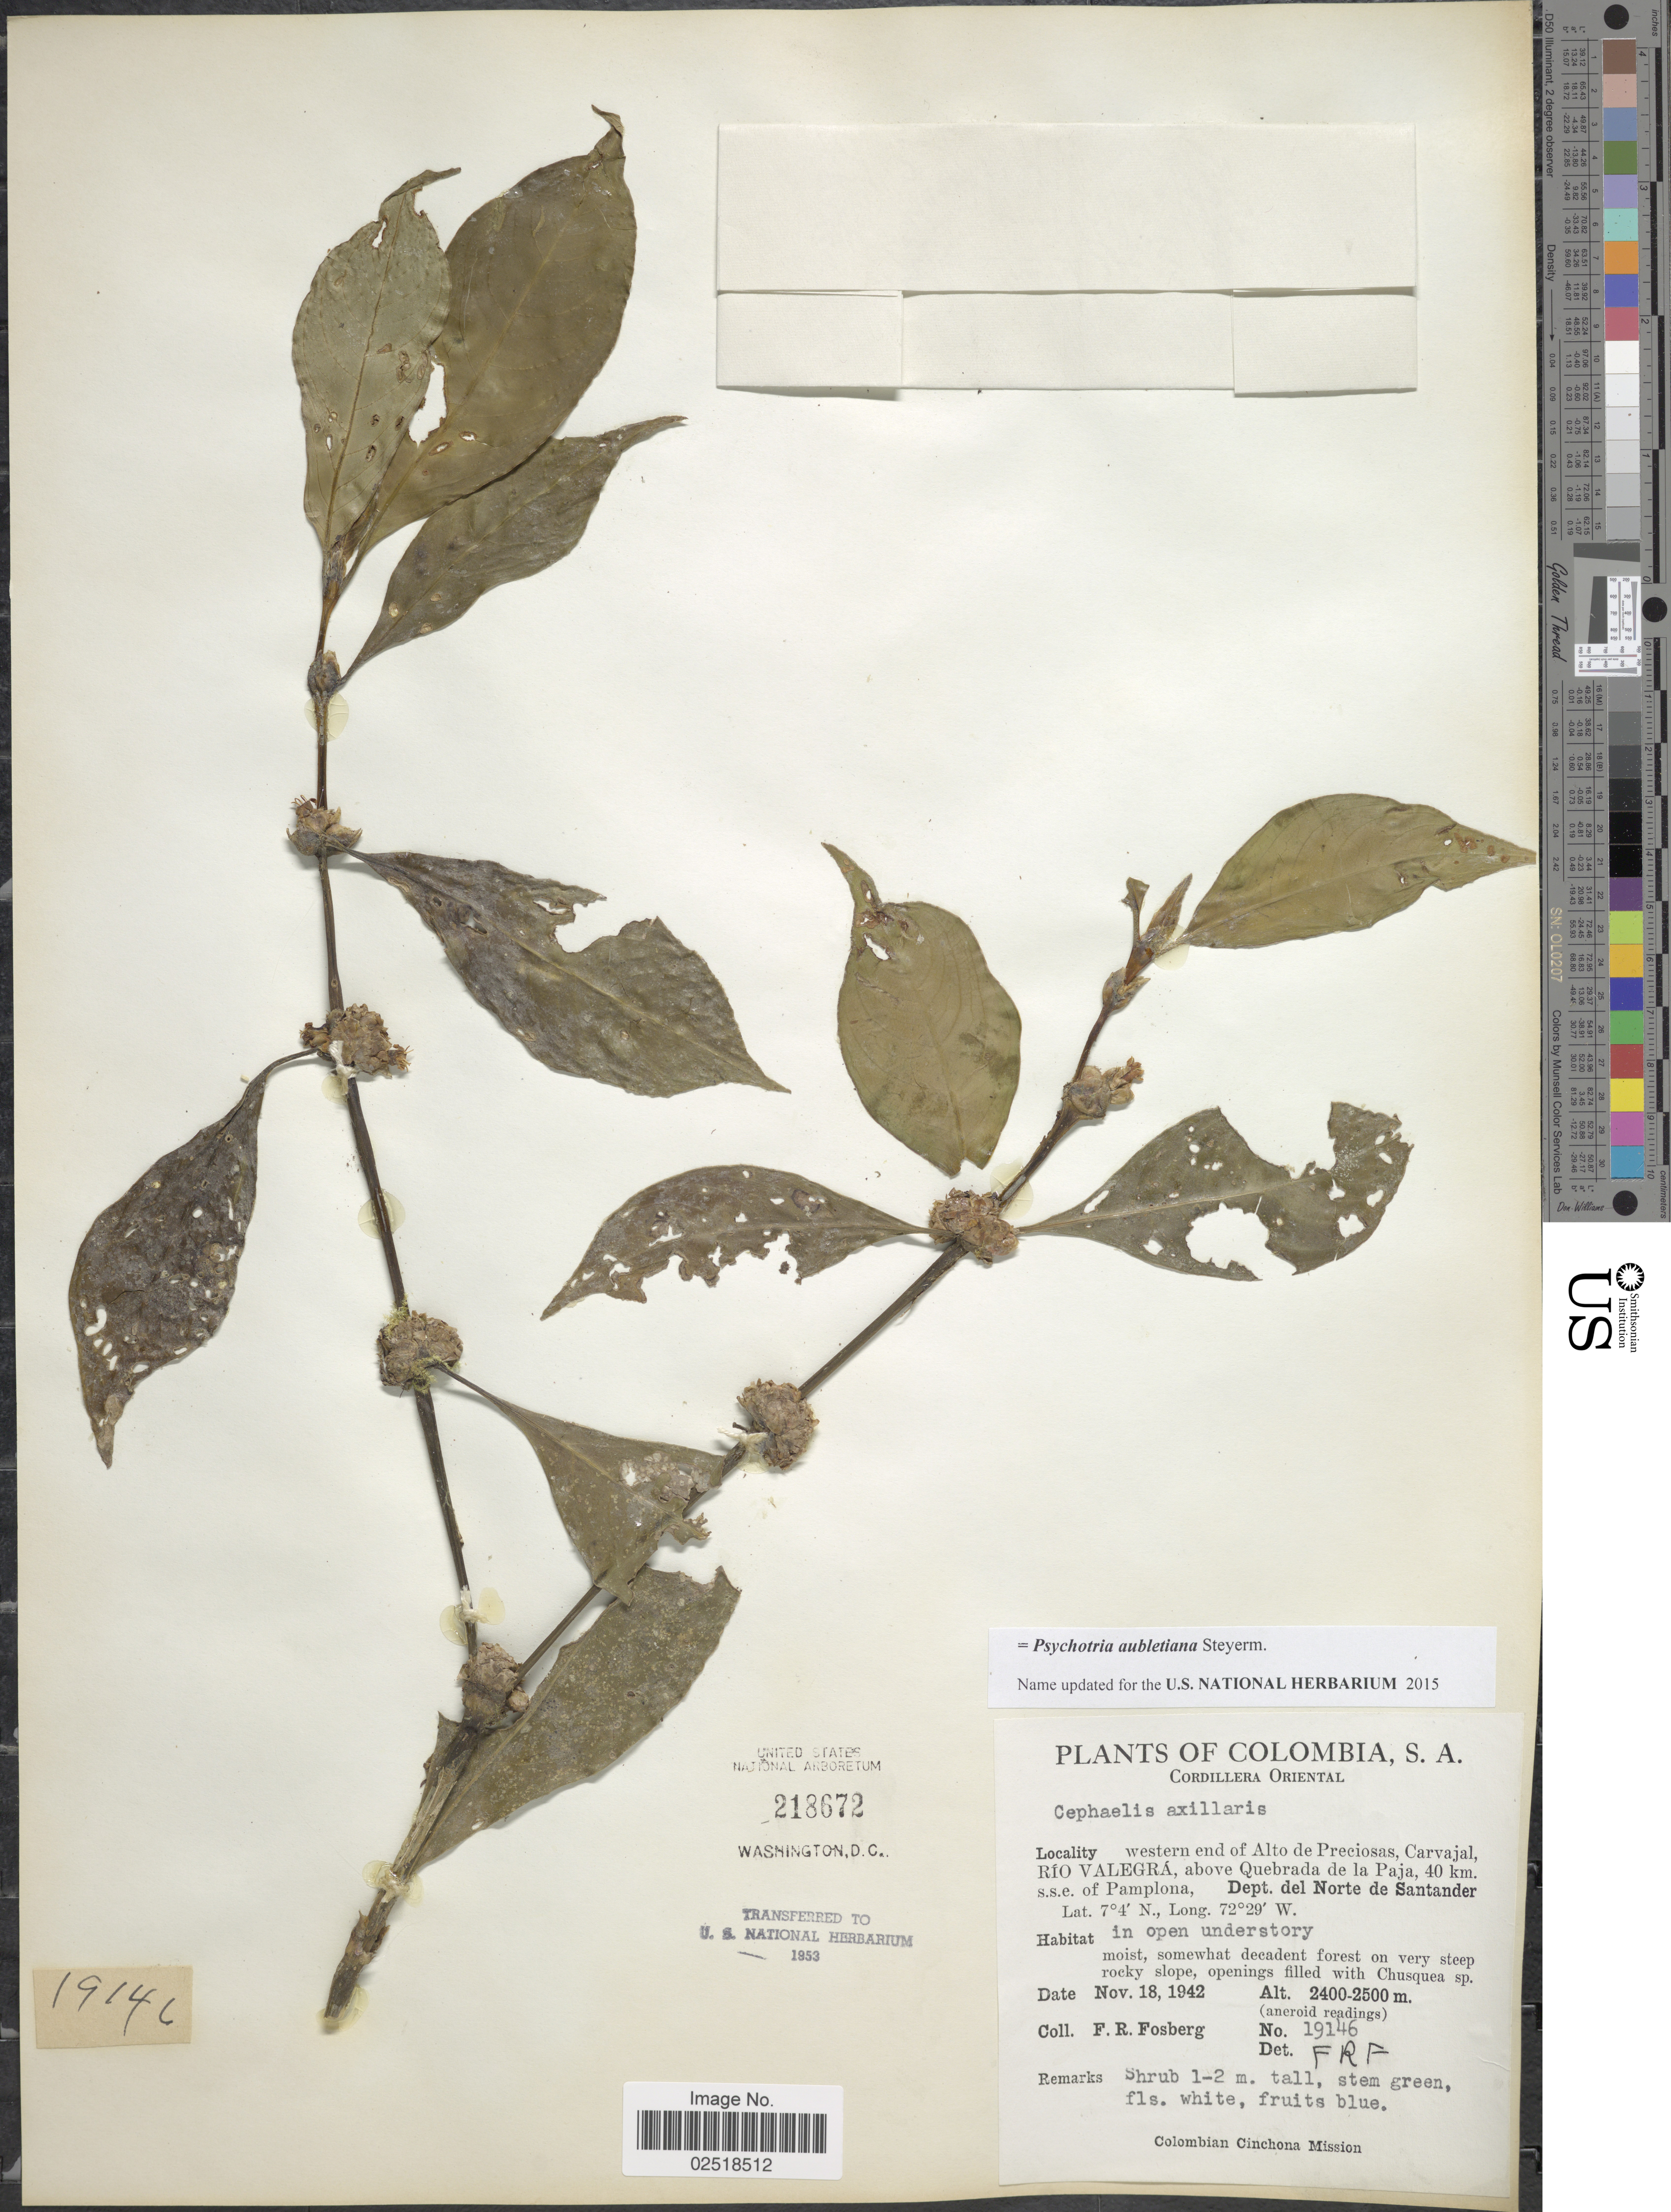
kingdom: Plantae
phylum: Tracheophyta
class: Magnoliopsida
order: Gentianales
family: Rubiaceae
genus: Psychotria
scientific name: Psychotria aubletiana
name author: Steyerm.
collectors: F. R. Fosberg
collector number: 19146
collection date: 1942-11-18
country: Colombia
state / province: Norte de Santander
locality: Cordillera Oriental, western end of Alto de Preciosas, Carvajal, Río Valegrá, above Quebrada de la Paja, 40 km s.s.e. of Pamplona, Dept. del Norte de Santander, in open understory moist, somewhat decadent forest on very steep rocky slope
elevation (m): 2400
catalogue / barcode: US 218672